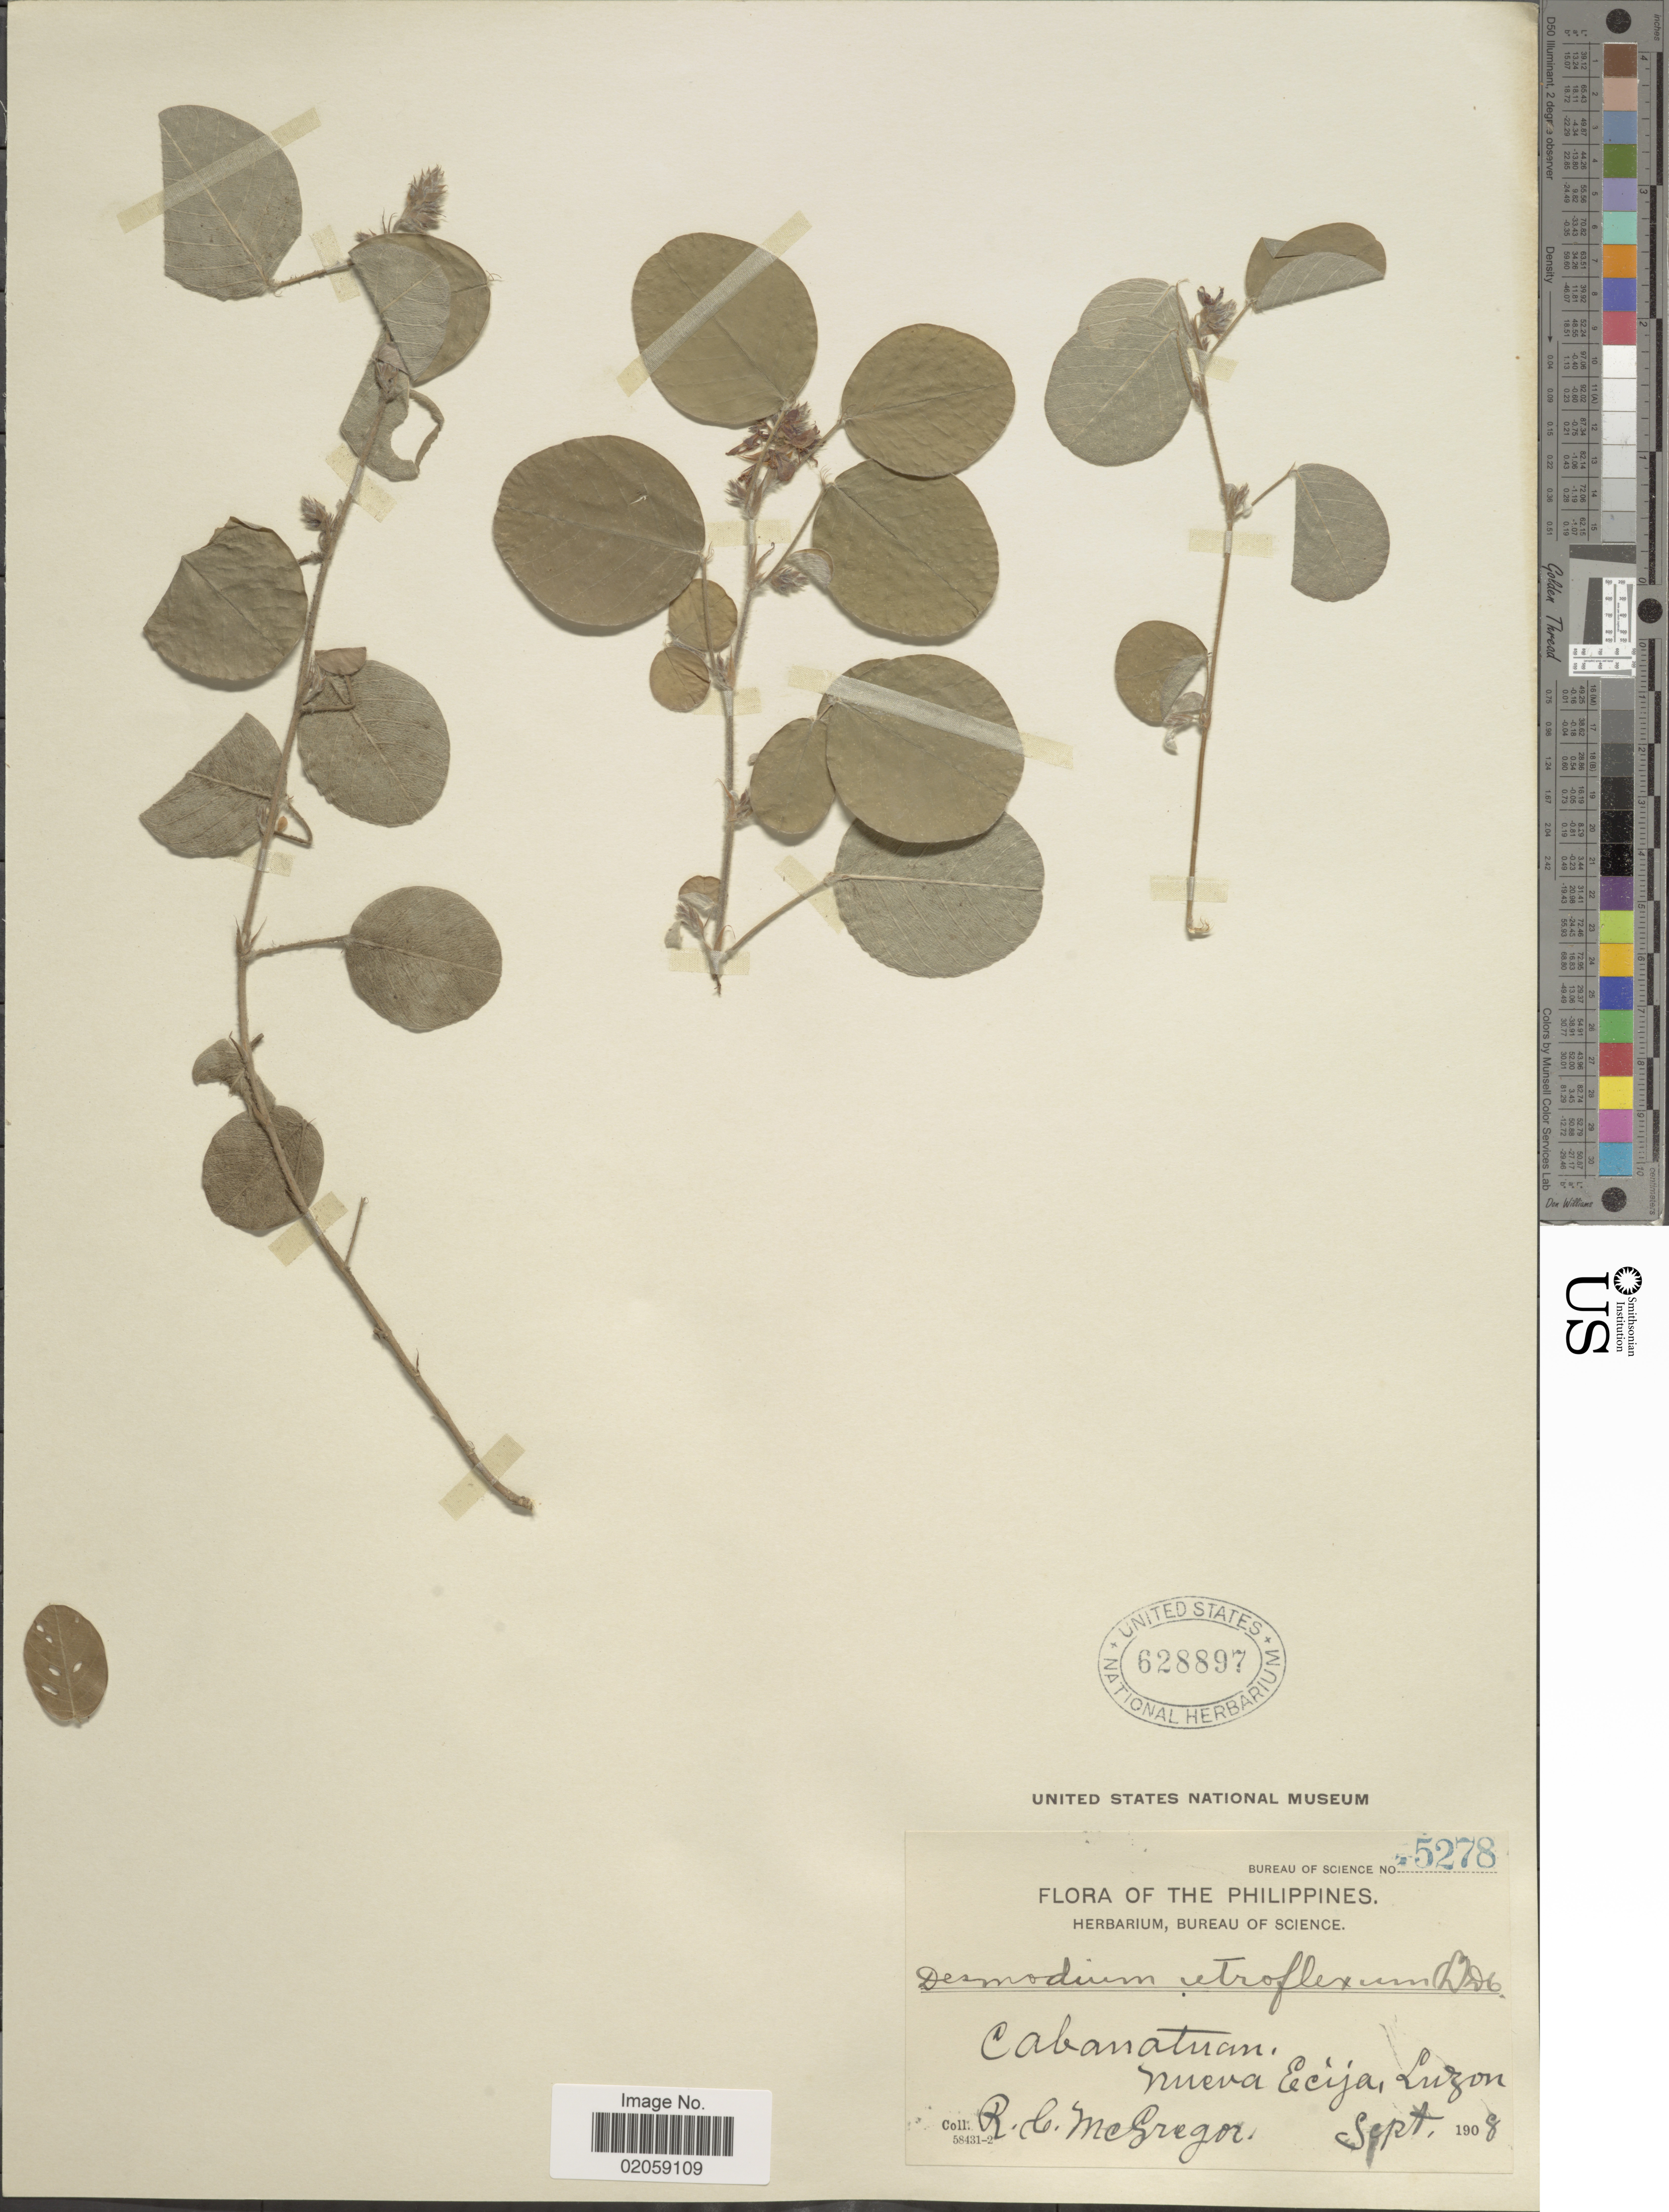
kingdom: Plantae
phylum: Tracheophyta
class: Magnoliopsida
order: Fabales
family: Fabaceae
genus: Grona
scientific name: Grona styracifolia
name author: (Osbeck) H. Ohashi & K. Ohashi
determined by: Strong, Mark T., (BOT), Smithsonian Institution - National Museum of Natural History (UNITED STATES)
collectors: R. C. McGregor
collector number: Bureau of Science 5278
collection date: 1908-09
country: Philippines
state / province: Central Luzon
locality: Cabanatuan, Nueva Eecija, Luzon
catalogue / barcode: US 628897